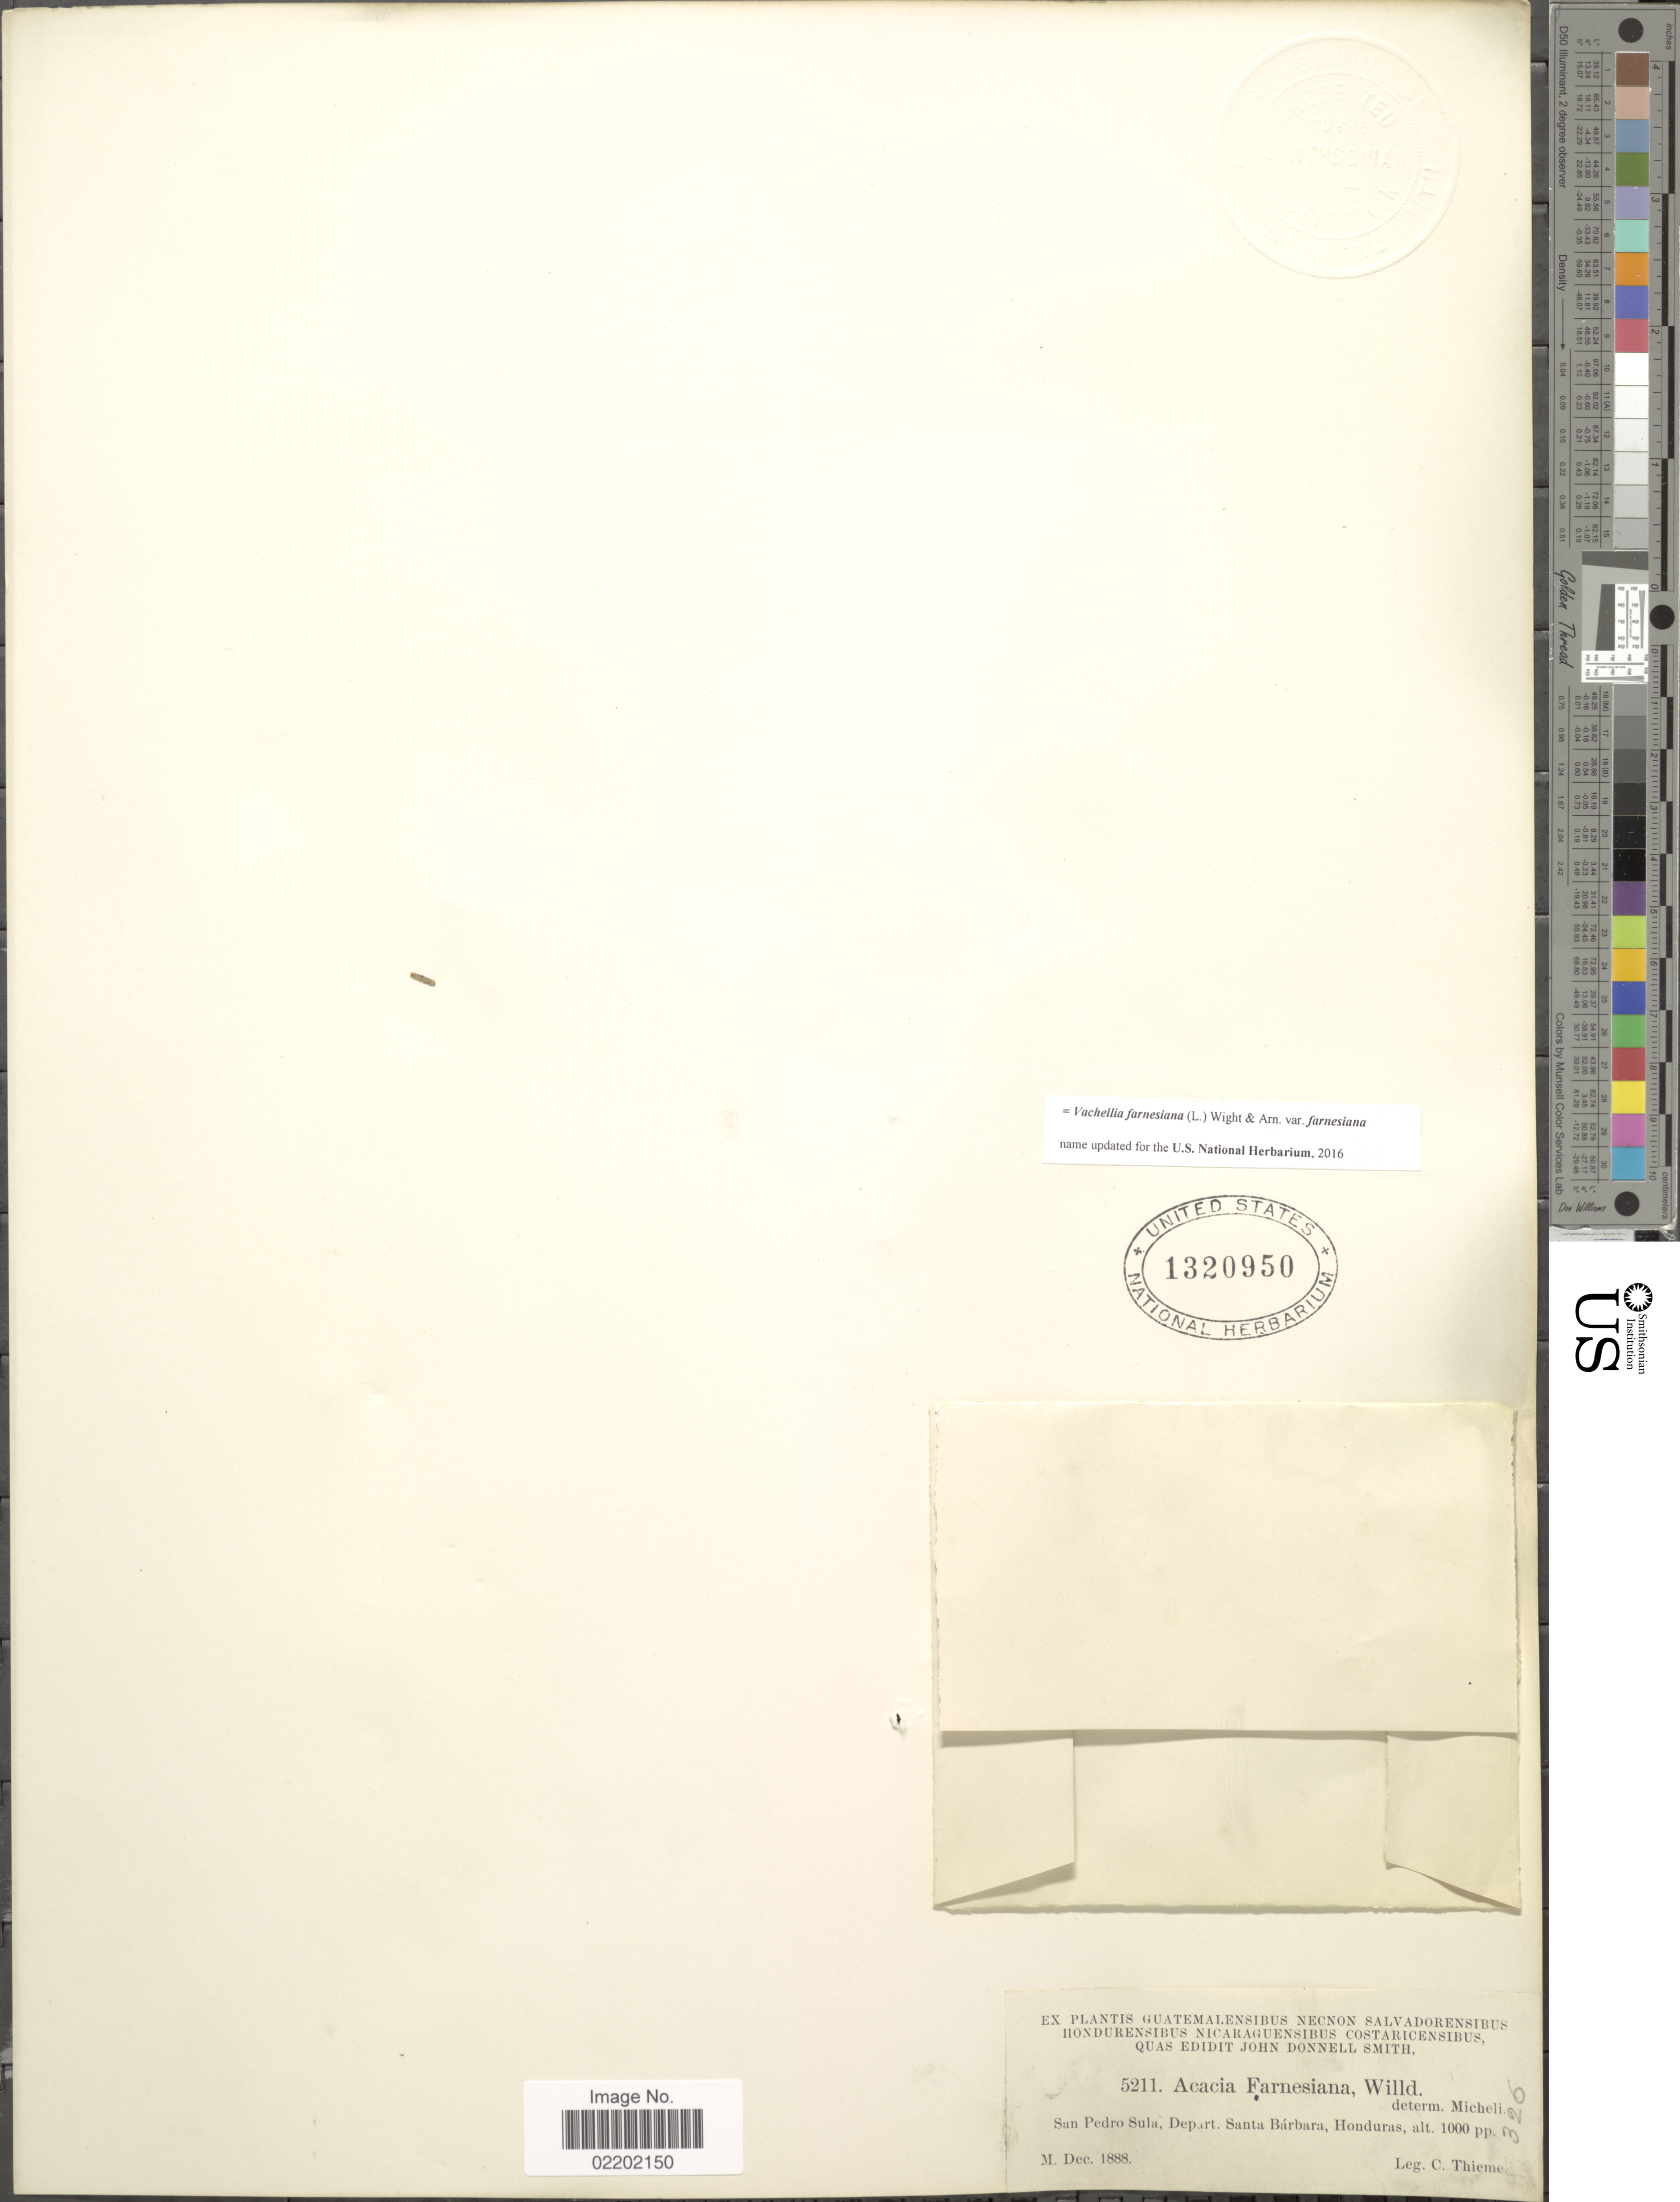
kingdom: Plantae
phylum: Tracheophyta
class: Magnoliopsida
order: Fabales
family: Fabaceae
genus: Vachellia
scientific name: Vachellia farnesiana var. farnesiana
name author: (L.) Wight & Arn.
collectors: C. Thieme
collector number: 5211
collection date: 1888-12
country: Honduras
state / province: Santa Bárbara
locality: San Pedro Sula, Depart. Santa Bárbara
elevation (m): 305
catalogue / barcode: US 1320950